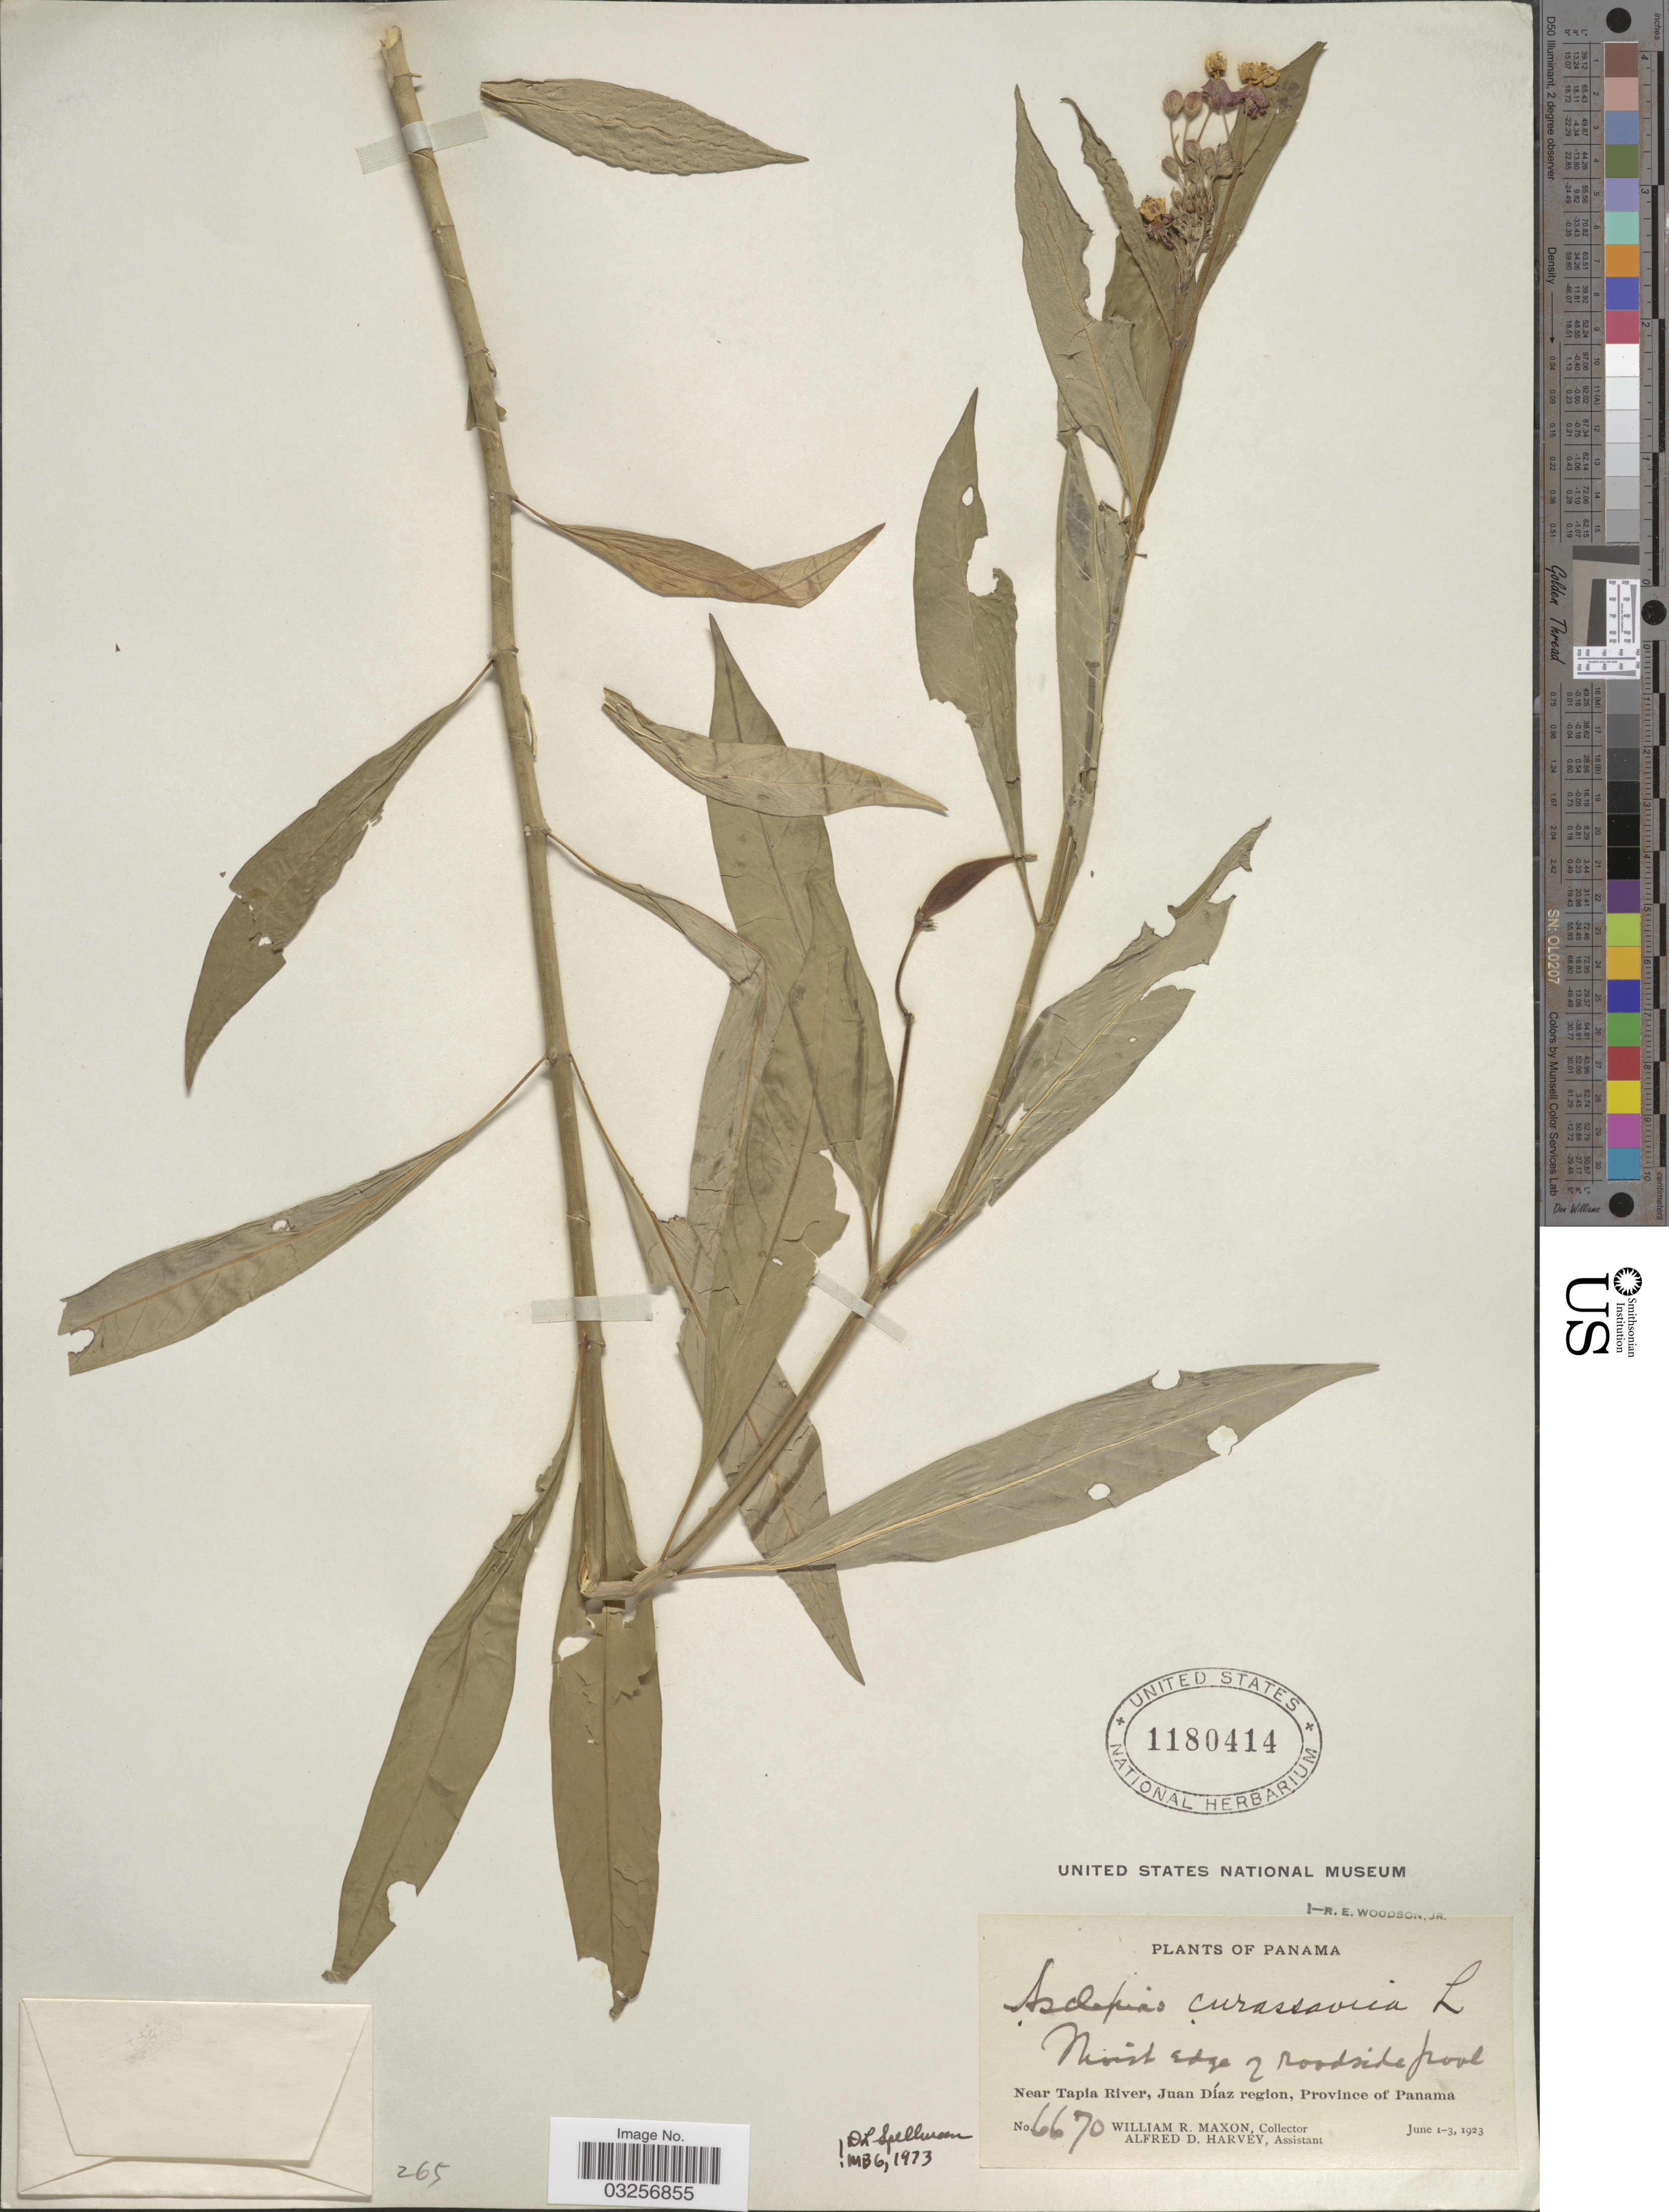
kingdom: Plantae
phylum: Tracheophyta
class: Magnoliopsida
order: Gentianales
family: Apocynaceae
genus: Asclepias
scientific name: Asclepias curassavica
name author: L.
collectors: W. R. Maxon & A. D. Harvey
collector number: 6670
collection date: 1923-06-01/1923-06-03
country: Panama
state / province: Panamá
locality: Near Tapia River, Juan Díaz region.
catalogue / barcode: US 1180414